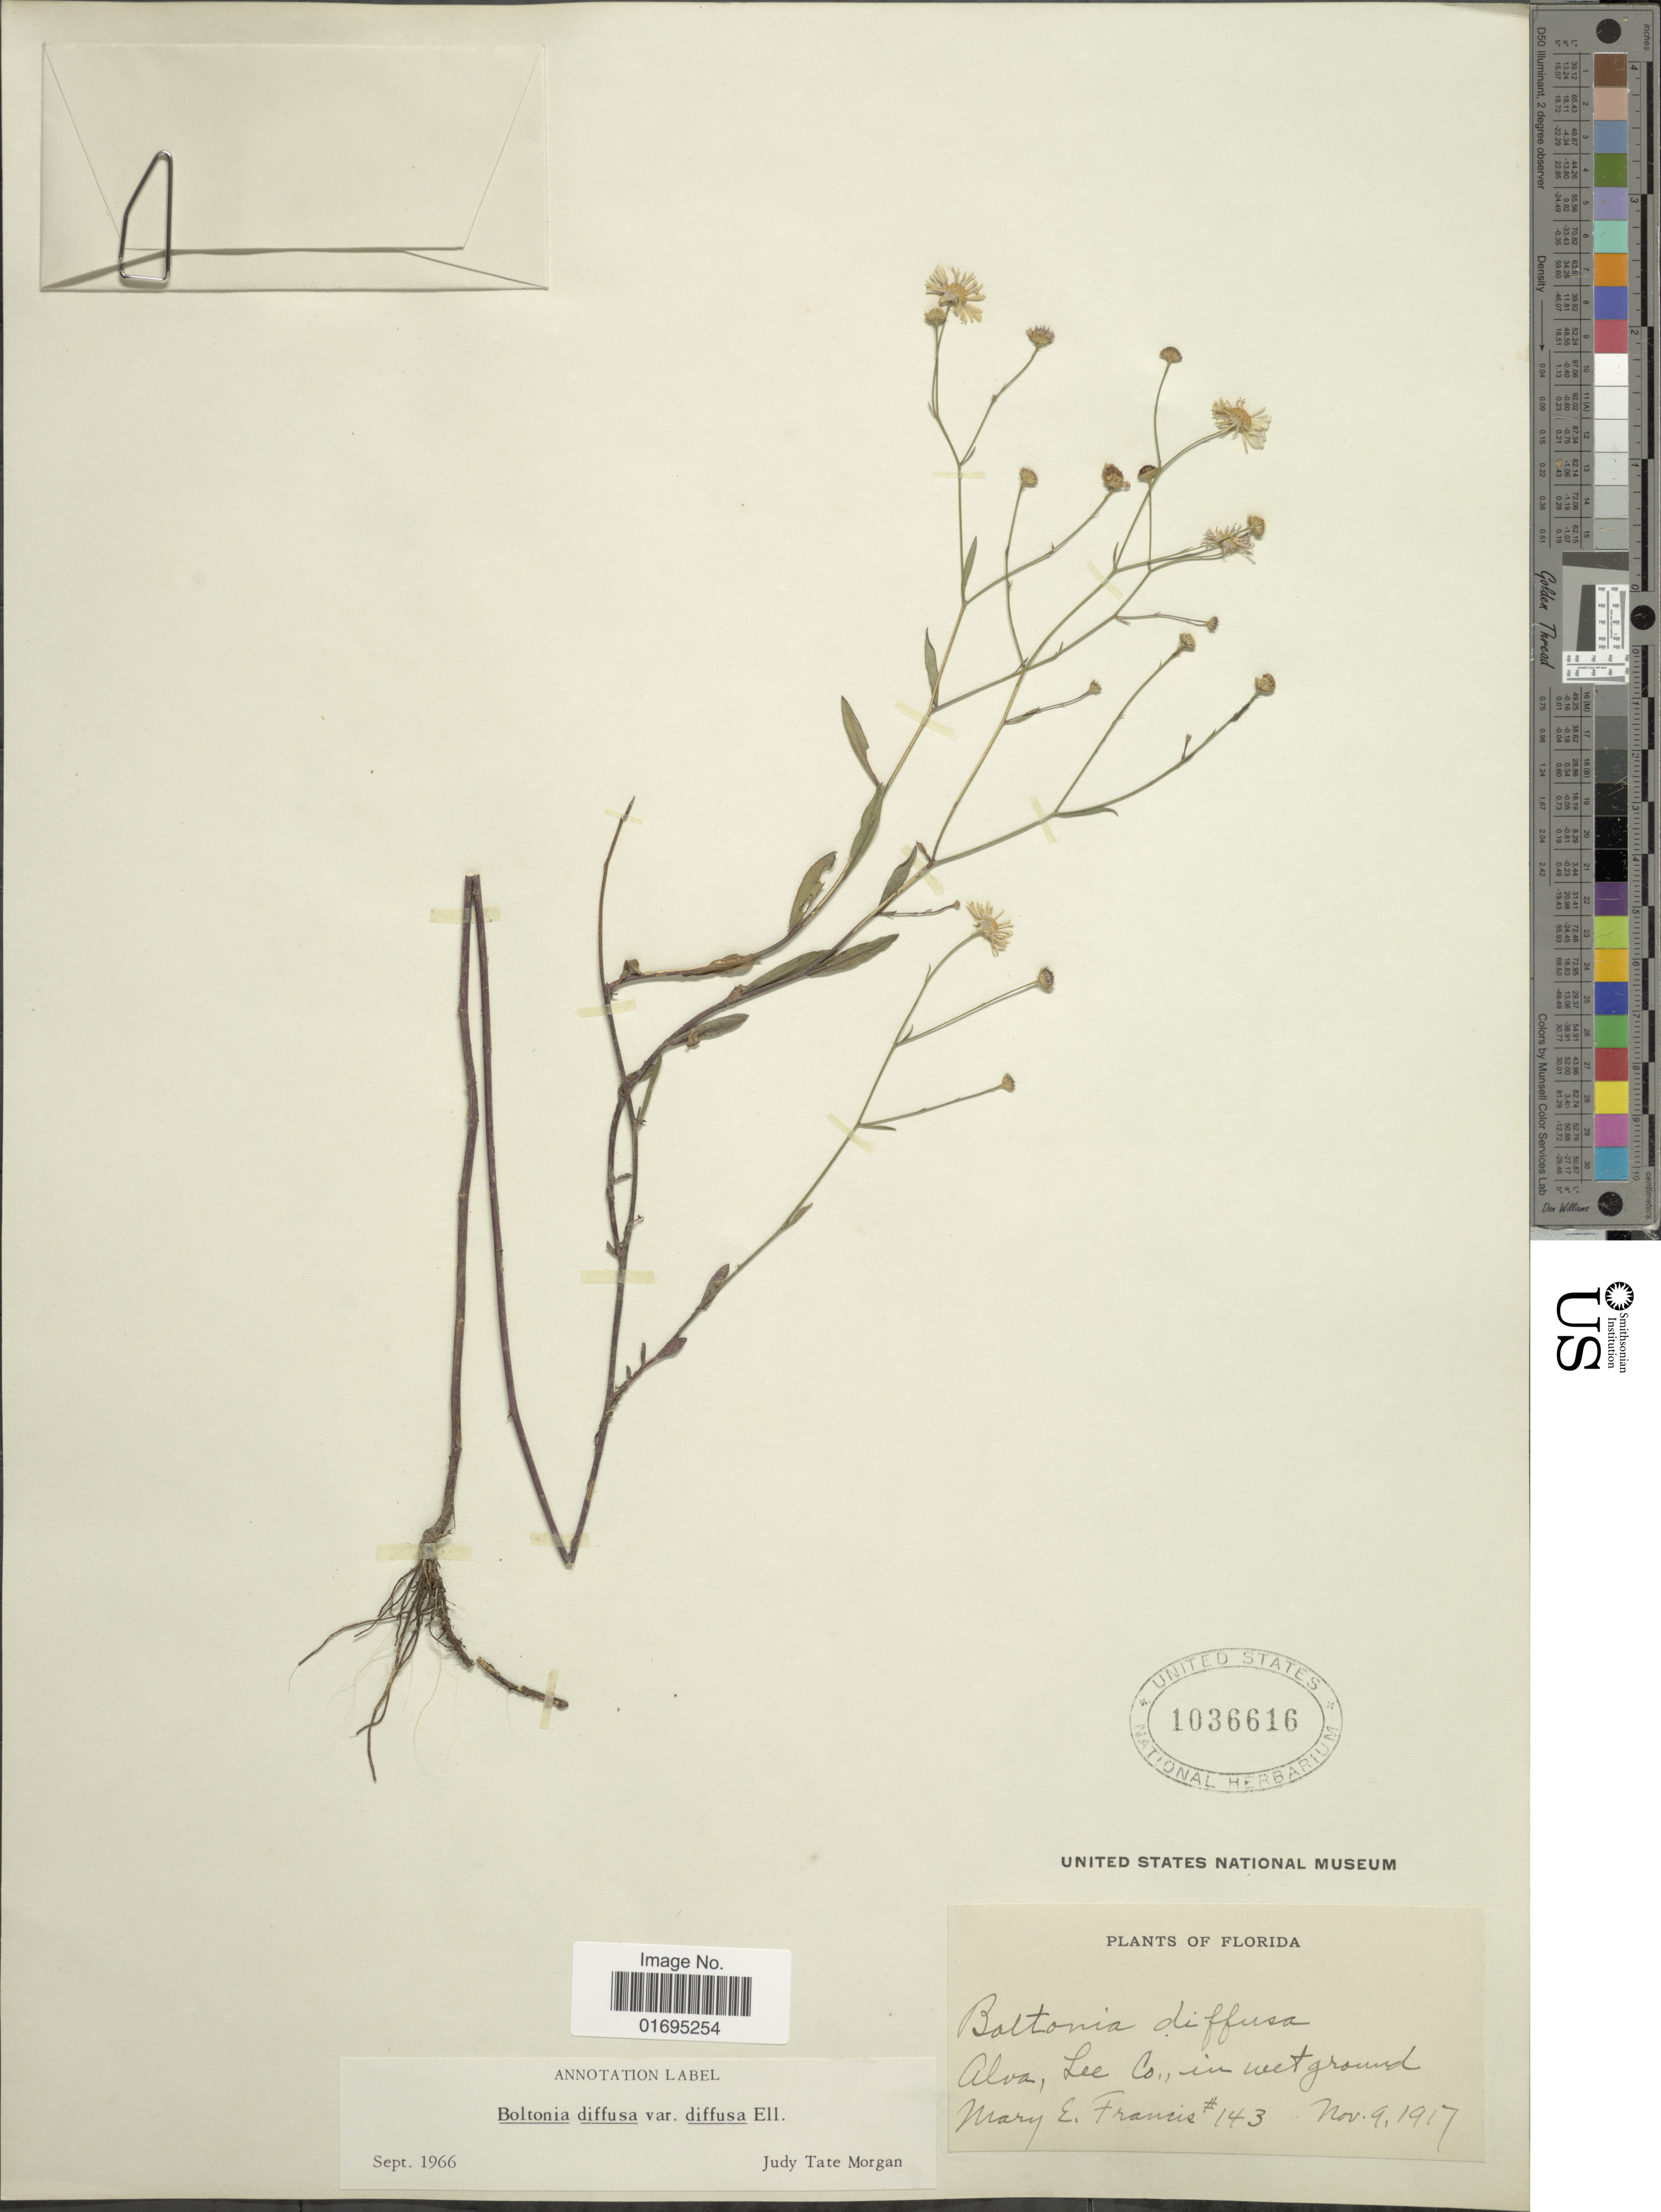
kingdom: Plantae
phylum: Tracheophyta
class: Magnoliopsida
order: Asterales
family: Asteraceae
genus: Boltonia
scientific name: Boltonia diffusa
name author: Elliott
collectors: M. E. Francis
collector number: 143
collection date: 1917-11-09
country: United States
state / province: Florida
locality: Alva, Lee Co.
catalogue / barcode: US 1036616